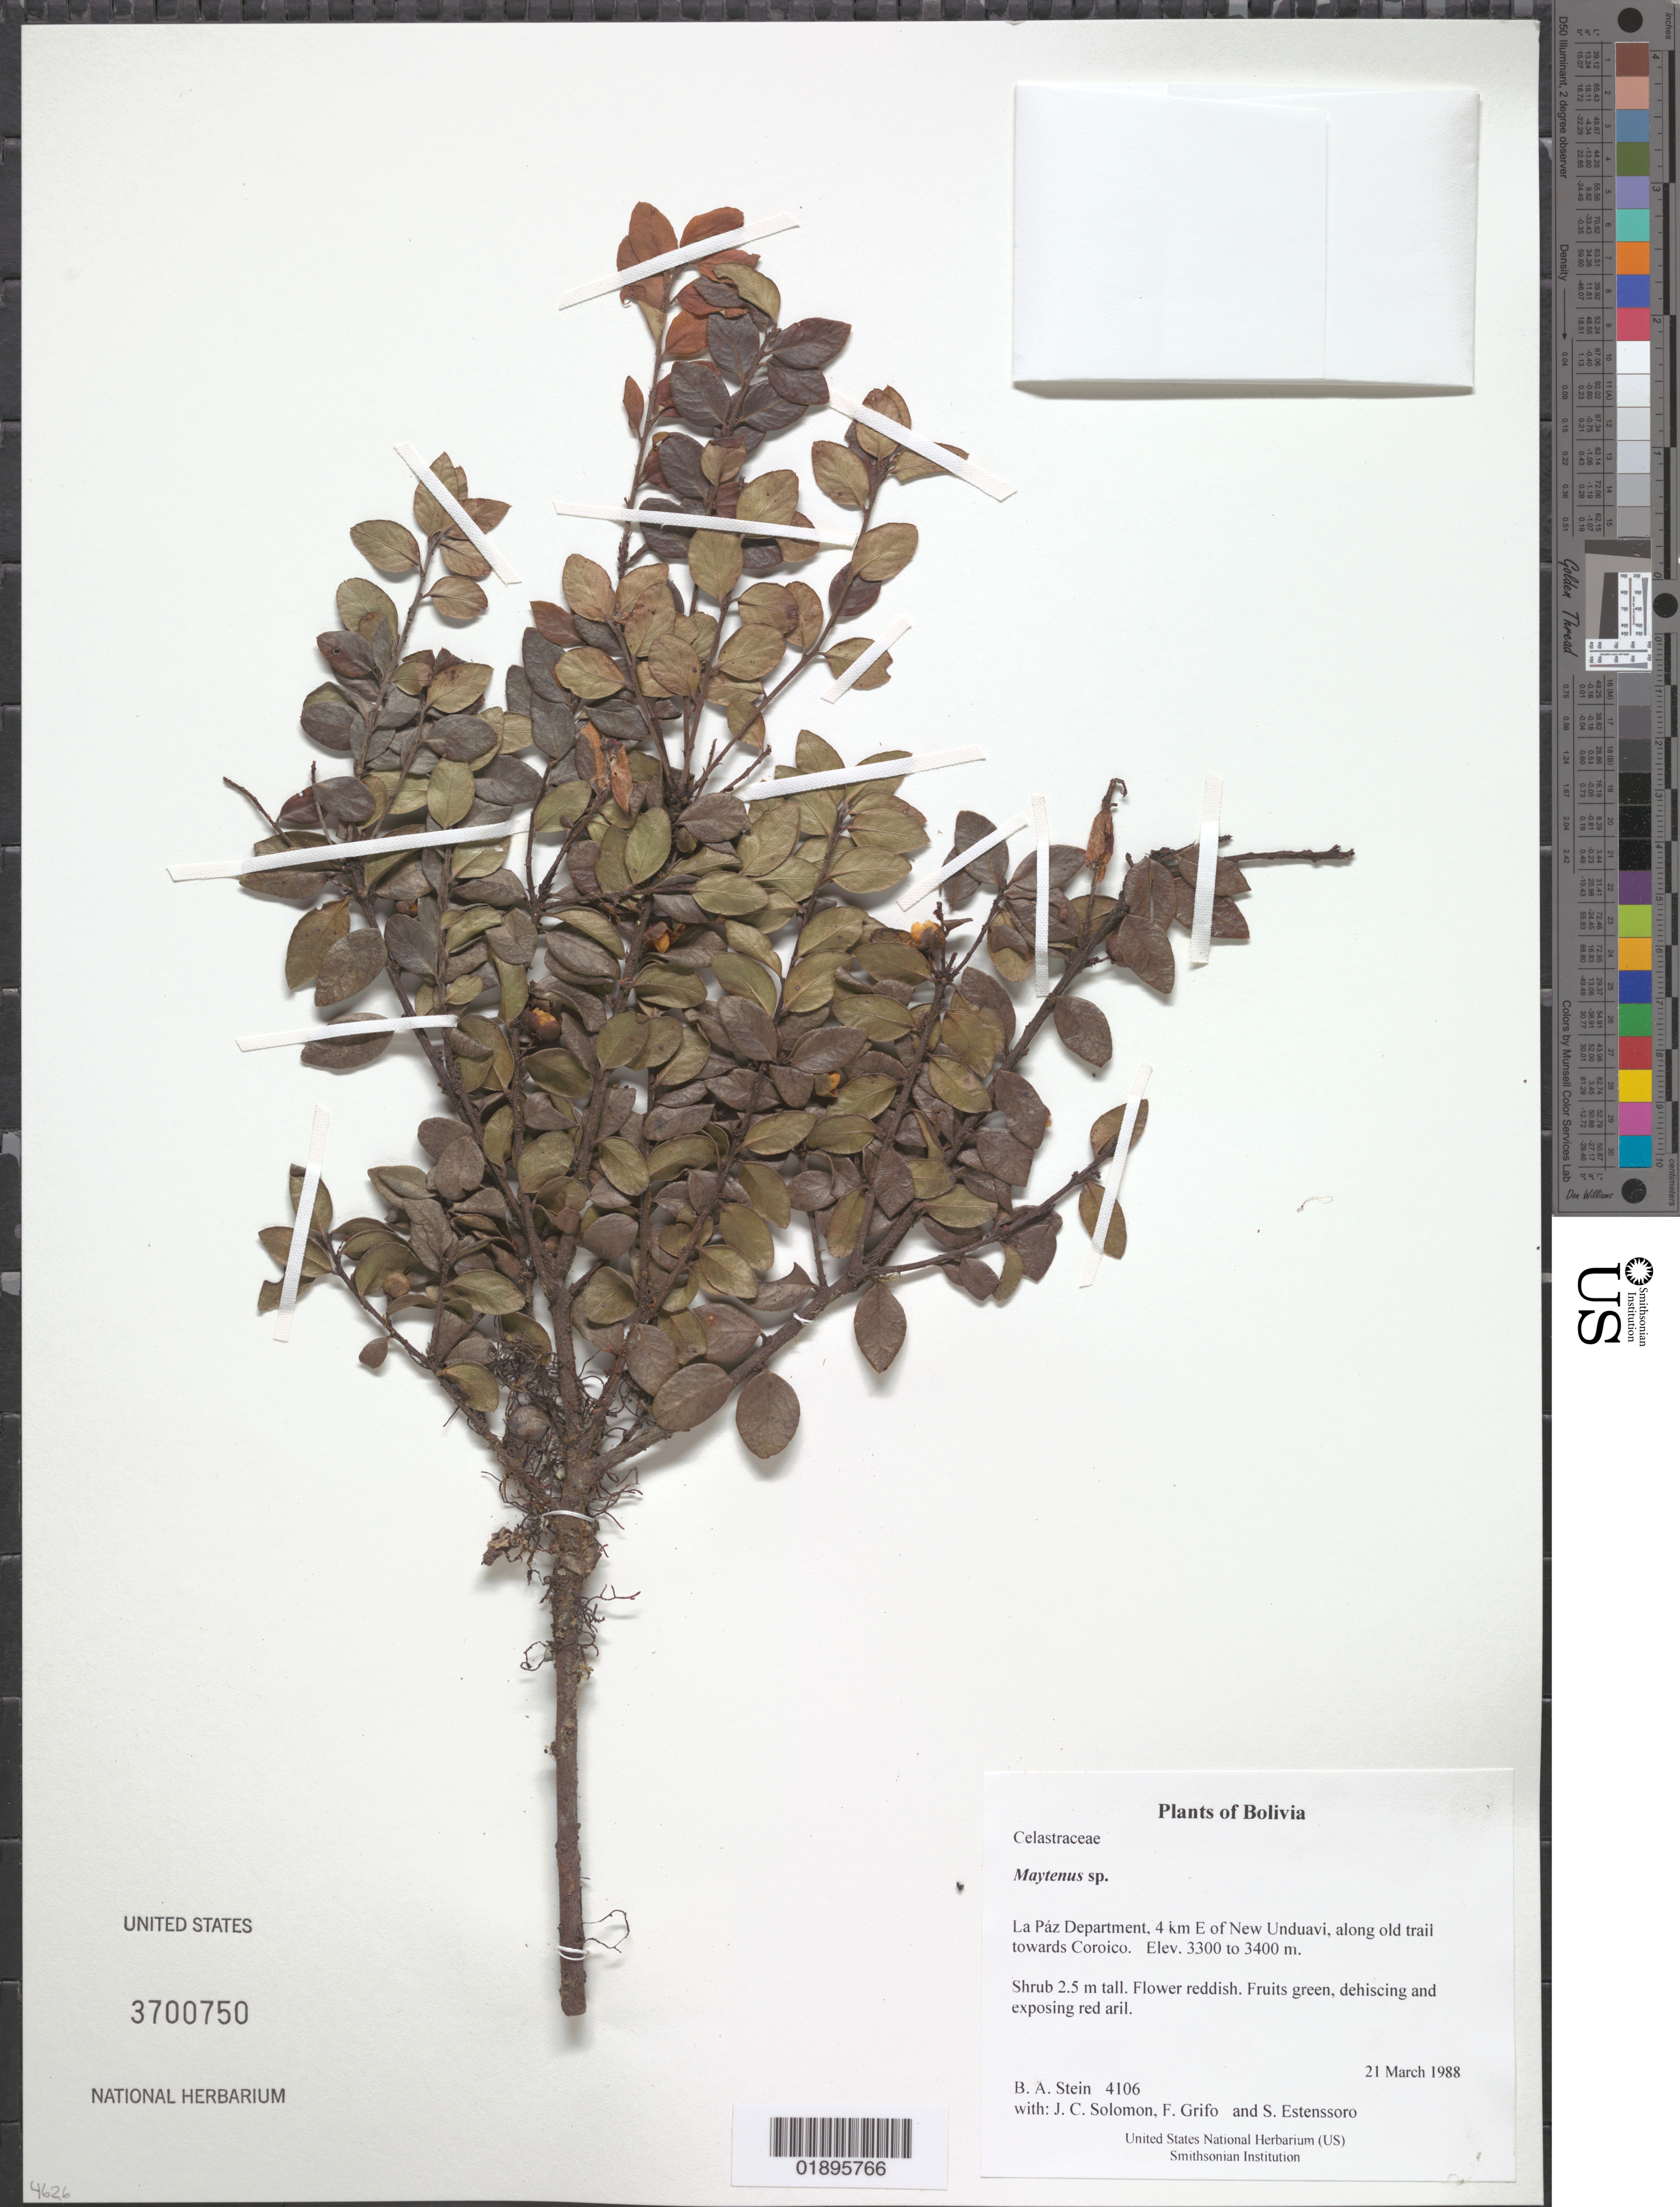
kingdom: Plantae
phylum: Tracheophyta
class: Magnoliopsida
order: Celastrales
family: Celastraceae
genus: Maytenus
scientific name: Maytenus sp.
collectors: B. A. Stein, J. C. Solomon, F. Grifo & S. Estenssoro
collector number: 4106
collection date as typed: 21 March 1988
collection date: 1988-03-21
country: Bolivia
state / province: La Páz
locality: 4 km E of New Unduavi, along old trail towards Coroico.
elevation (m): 3300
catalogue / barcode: US 3700750